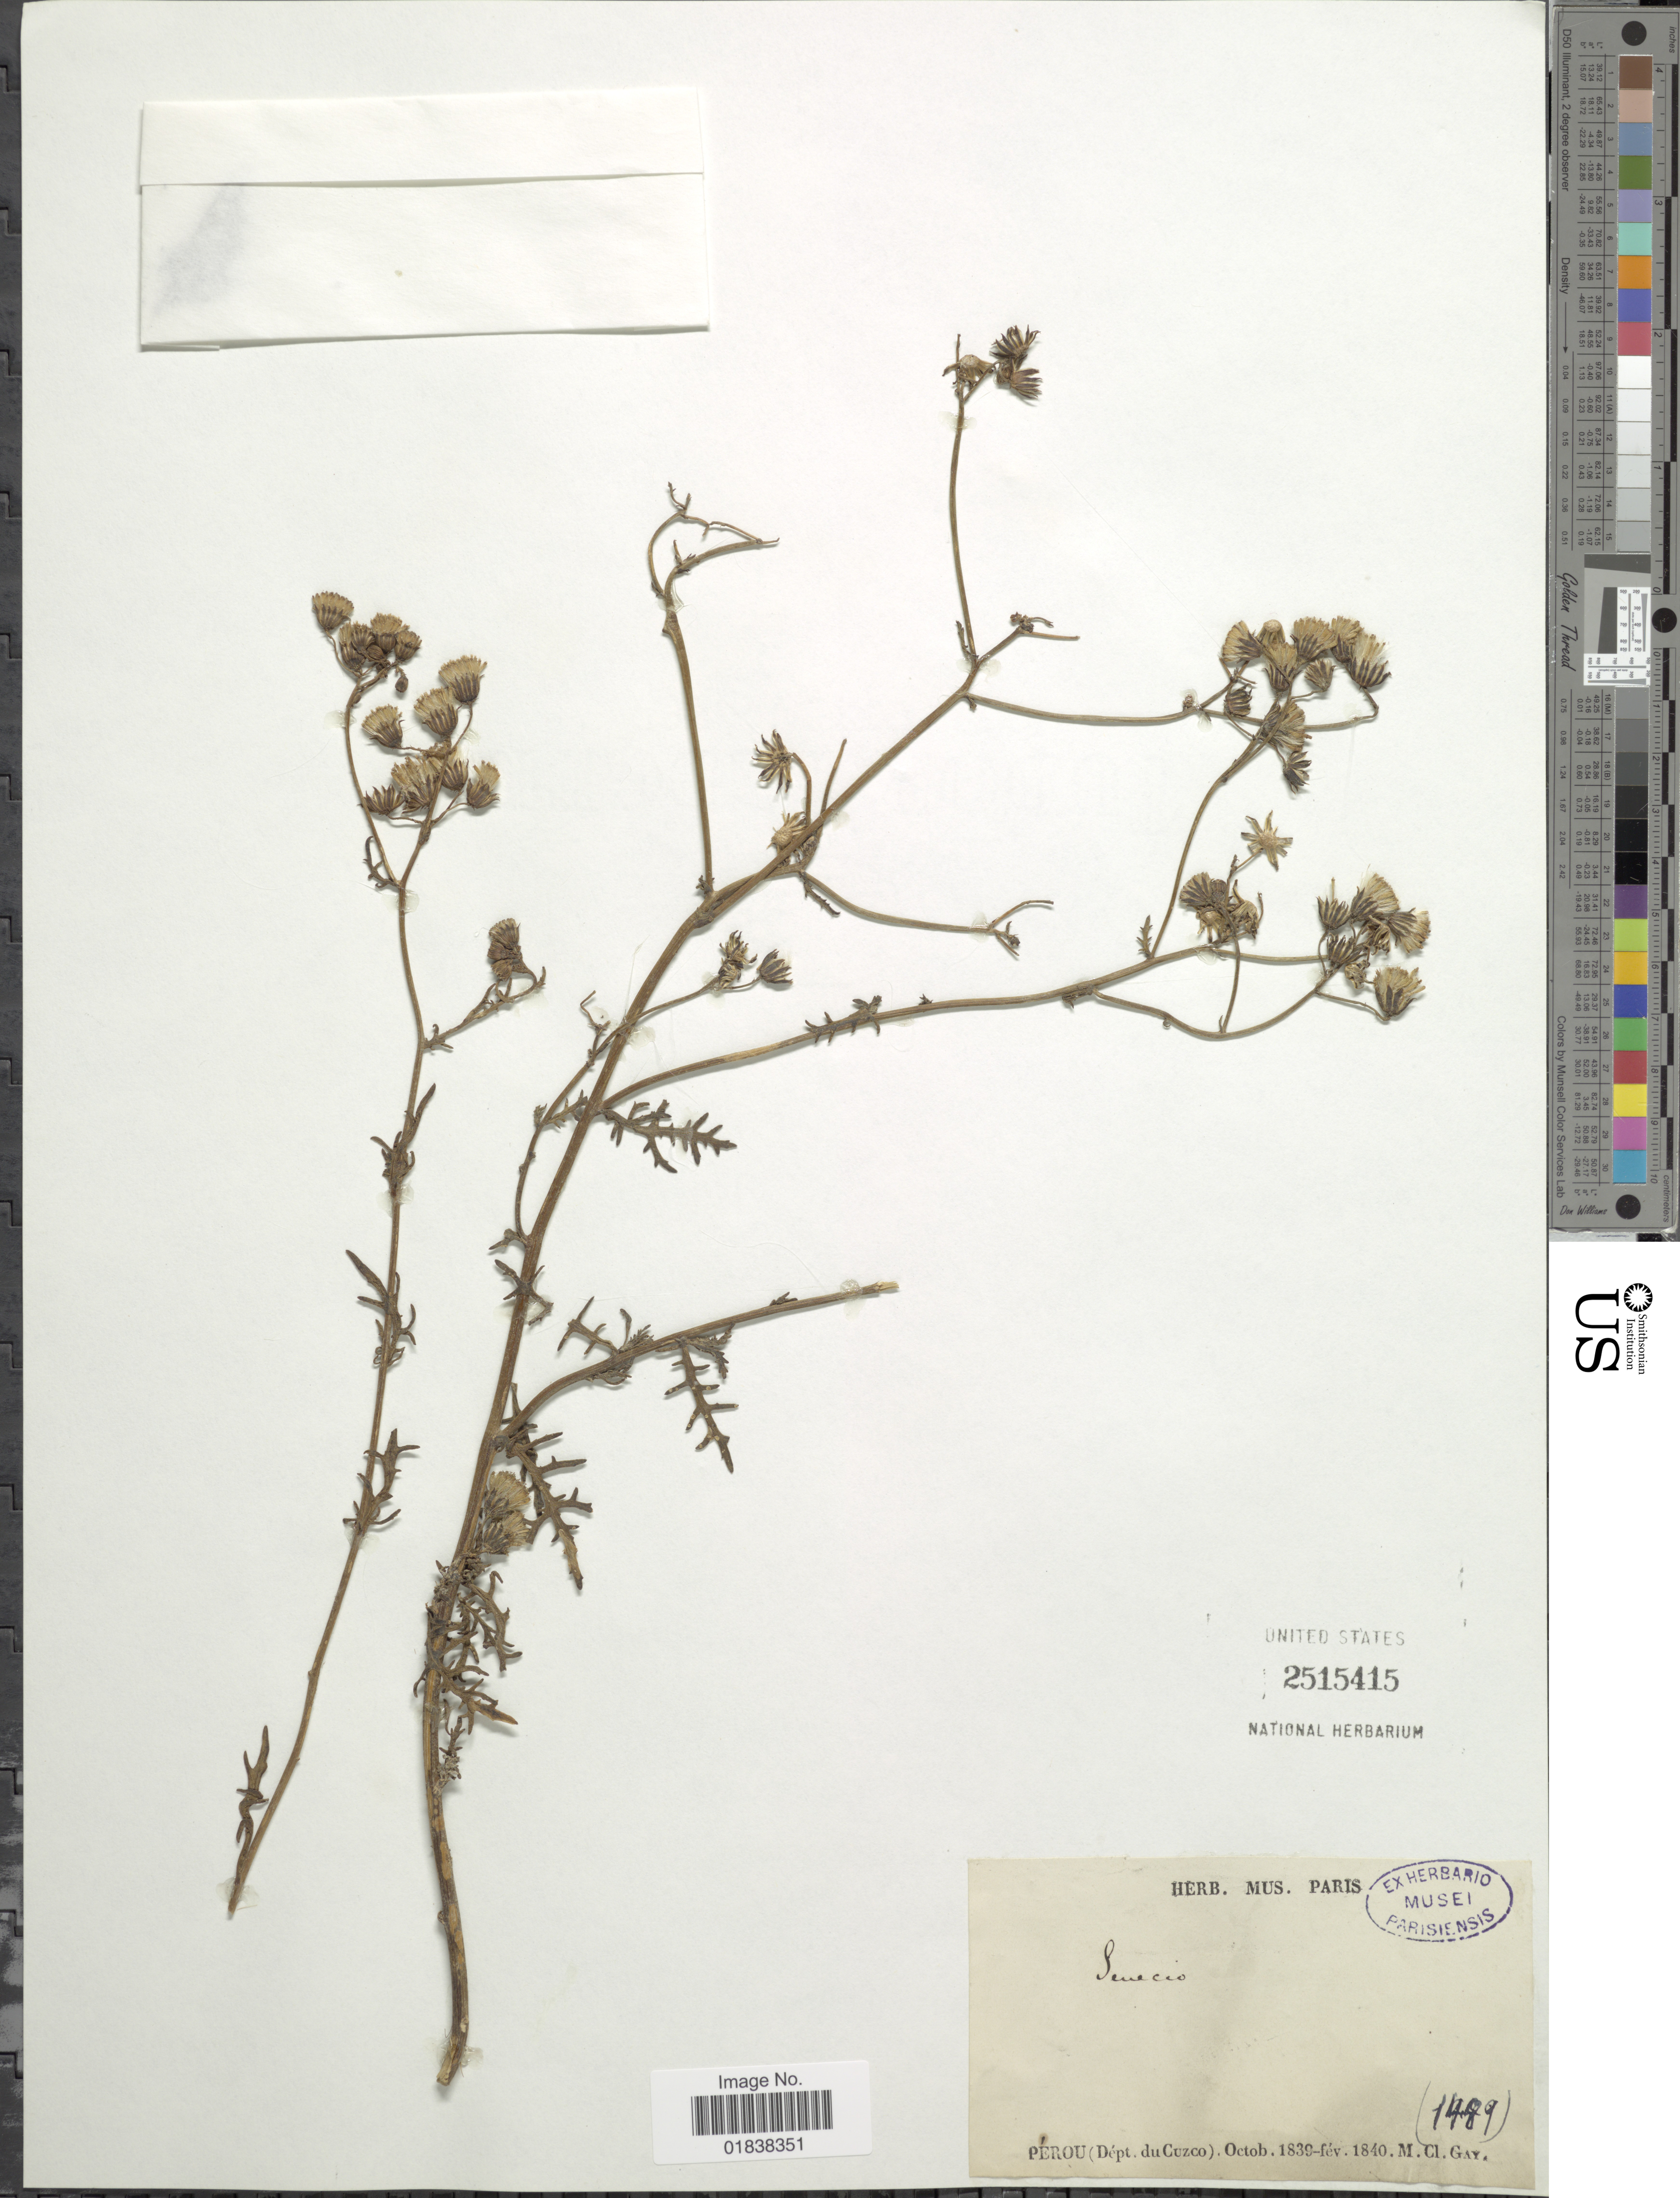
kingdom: Plantae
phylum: Tracheophyta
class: Magnoliopsida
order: Asterales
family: Asteraceae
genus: Senecio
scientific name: Senecio richii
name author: A. Gray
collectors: M. Gay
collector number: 1489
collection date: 1839-10/1840-02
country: Peru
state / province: Cusco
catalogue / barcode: US 2515415